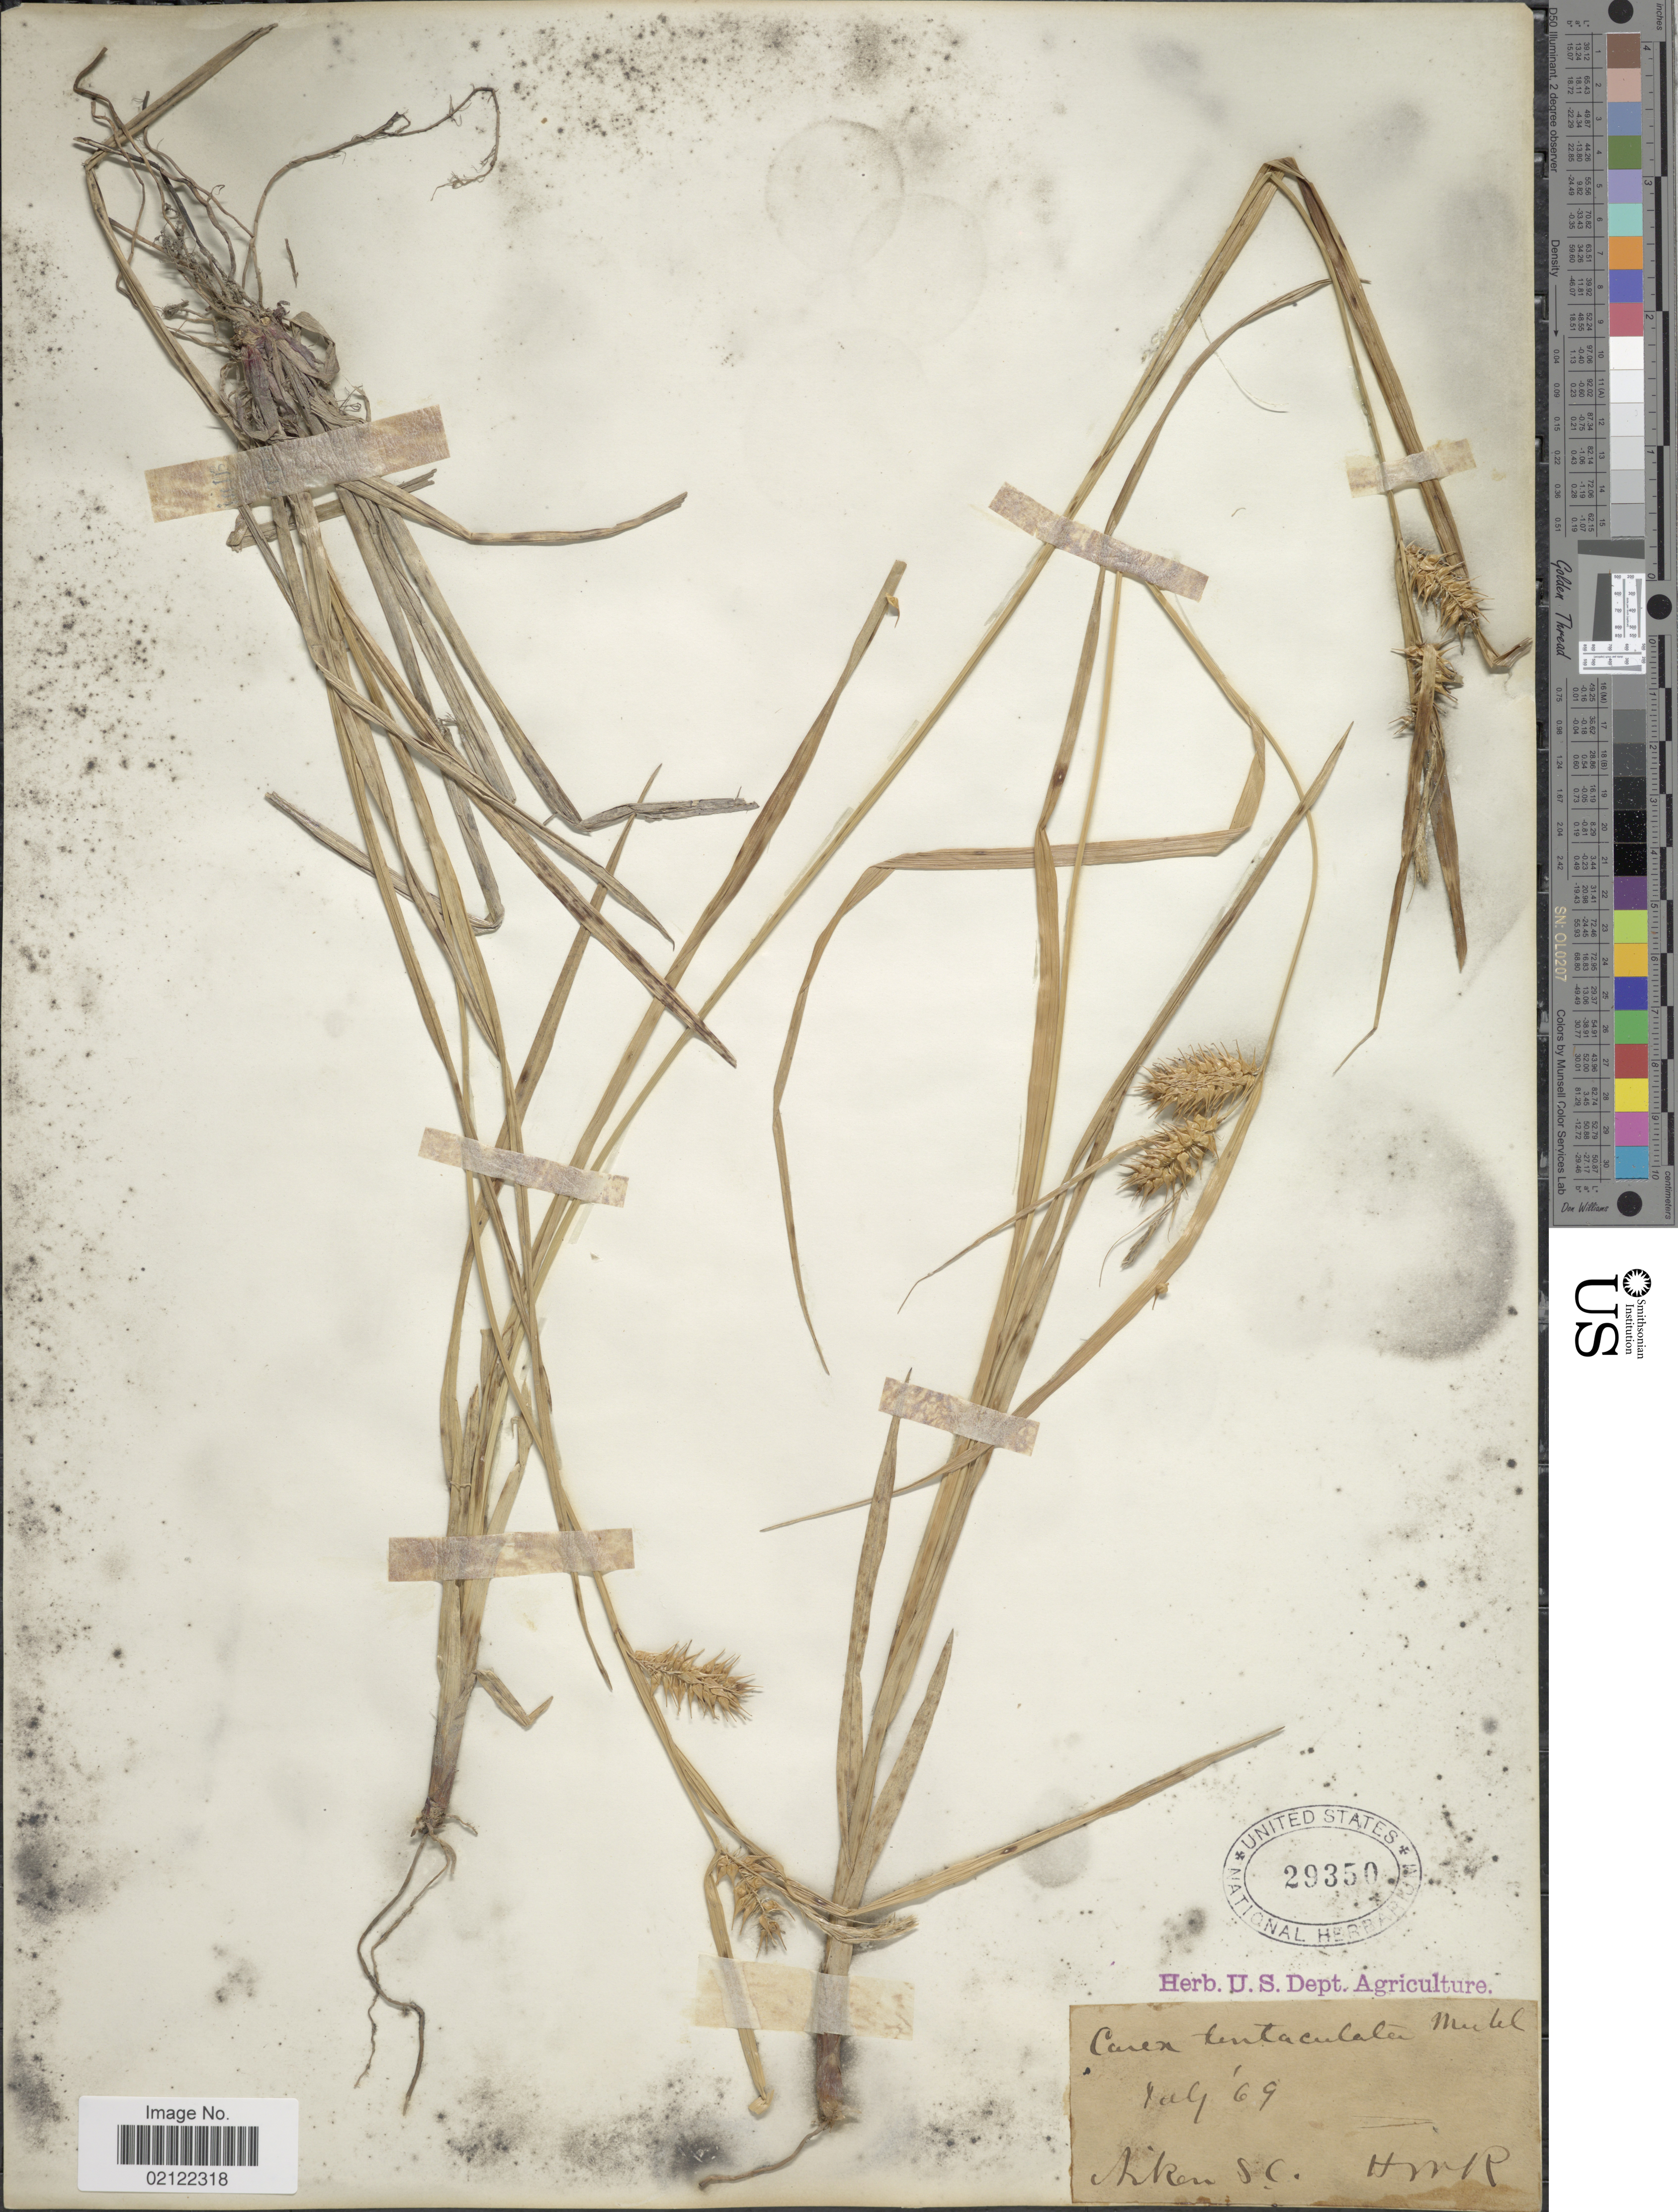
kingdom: Plantae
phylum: Tracheophyta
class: Liliopsida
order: Poales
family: Cyperaceae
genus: Carex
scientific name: Carex lurida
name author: Wahlenb.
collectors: H. W. R.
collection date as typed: Transcribed d/m/y: /7/69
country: United States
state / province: South Carolina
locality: Aiken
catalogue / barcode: US 29350